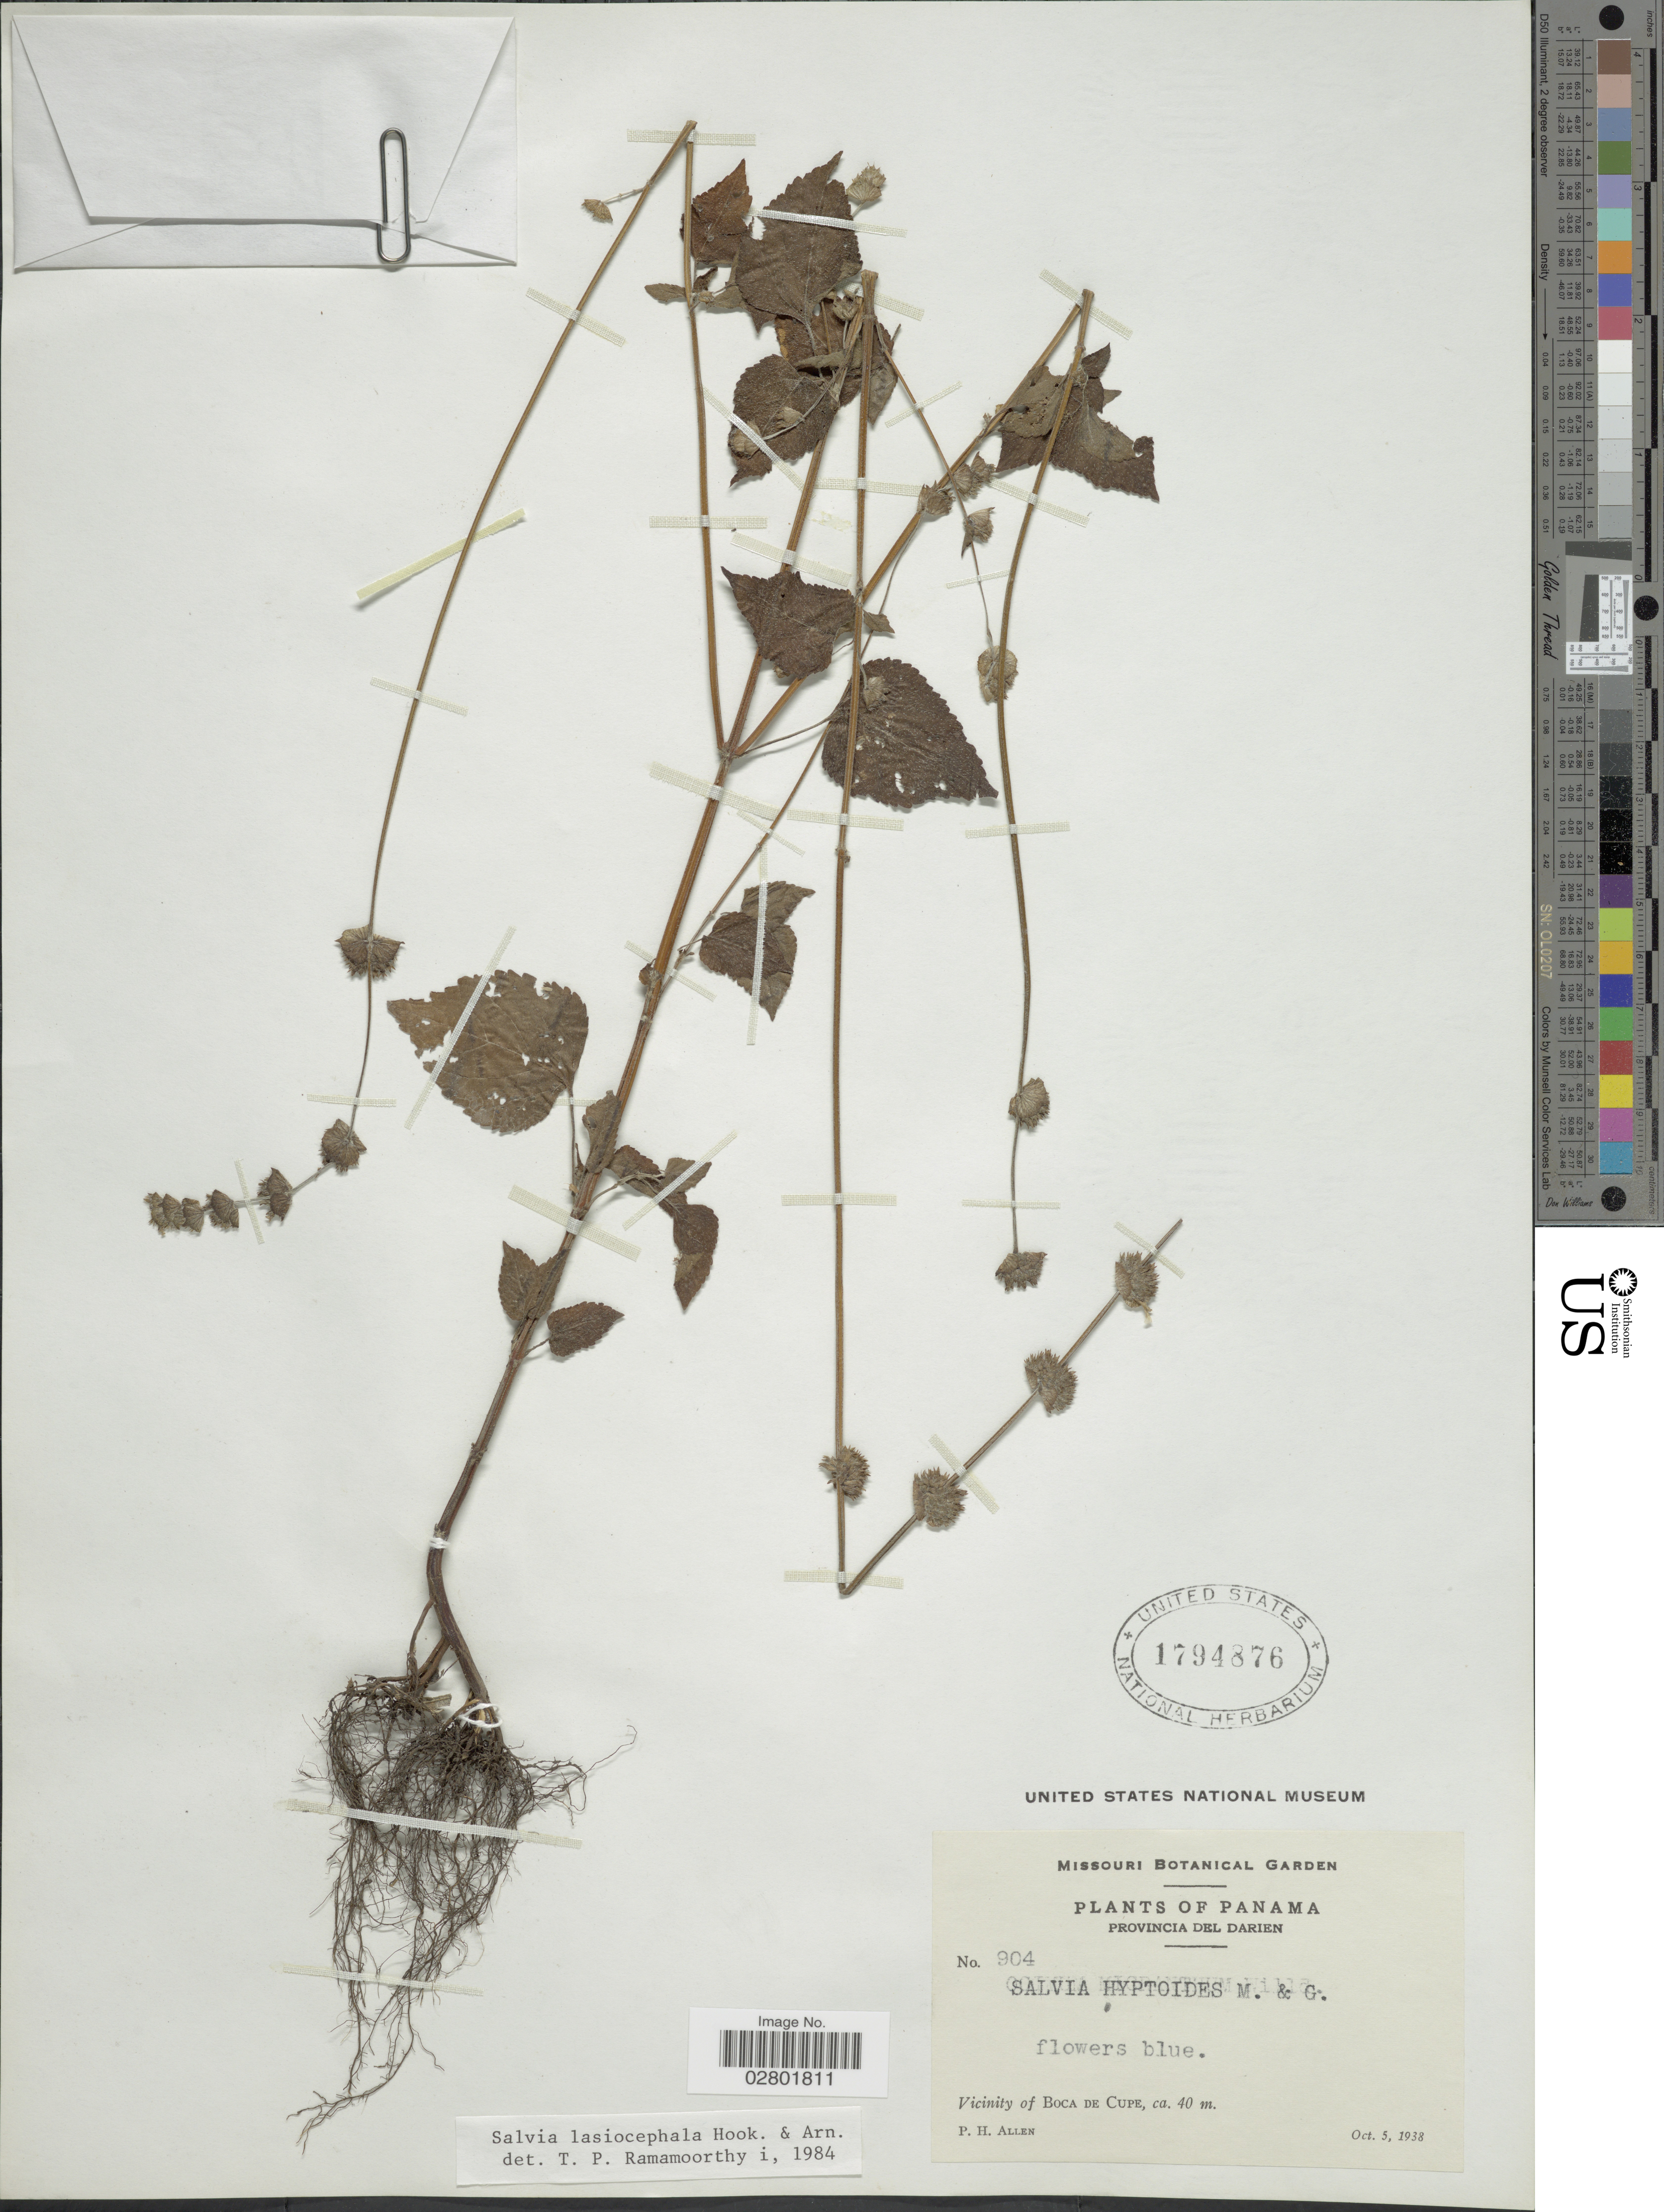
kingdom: Plantae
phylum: Tracheophyta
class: Magnoliopsida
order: Lamiales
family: Lamiaceae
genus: Salvia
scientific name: Salvia lasiocephala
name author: Hook. & Arn.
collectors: P. H. Allen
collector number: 904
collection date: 1938-10-05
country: Panama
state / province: Darién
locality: Provincia Del Darien, Vicinity of Boca de Cupe.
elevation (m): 40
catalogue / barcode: US 1794876